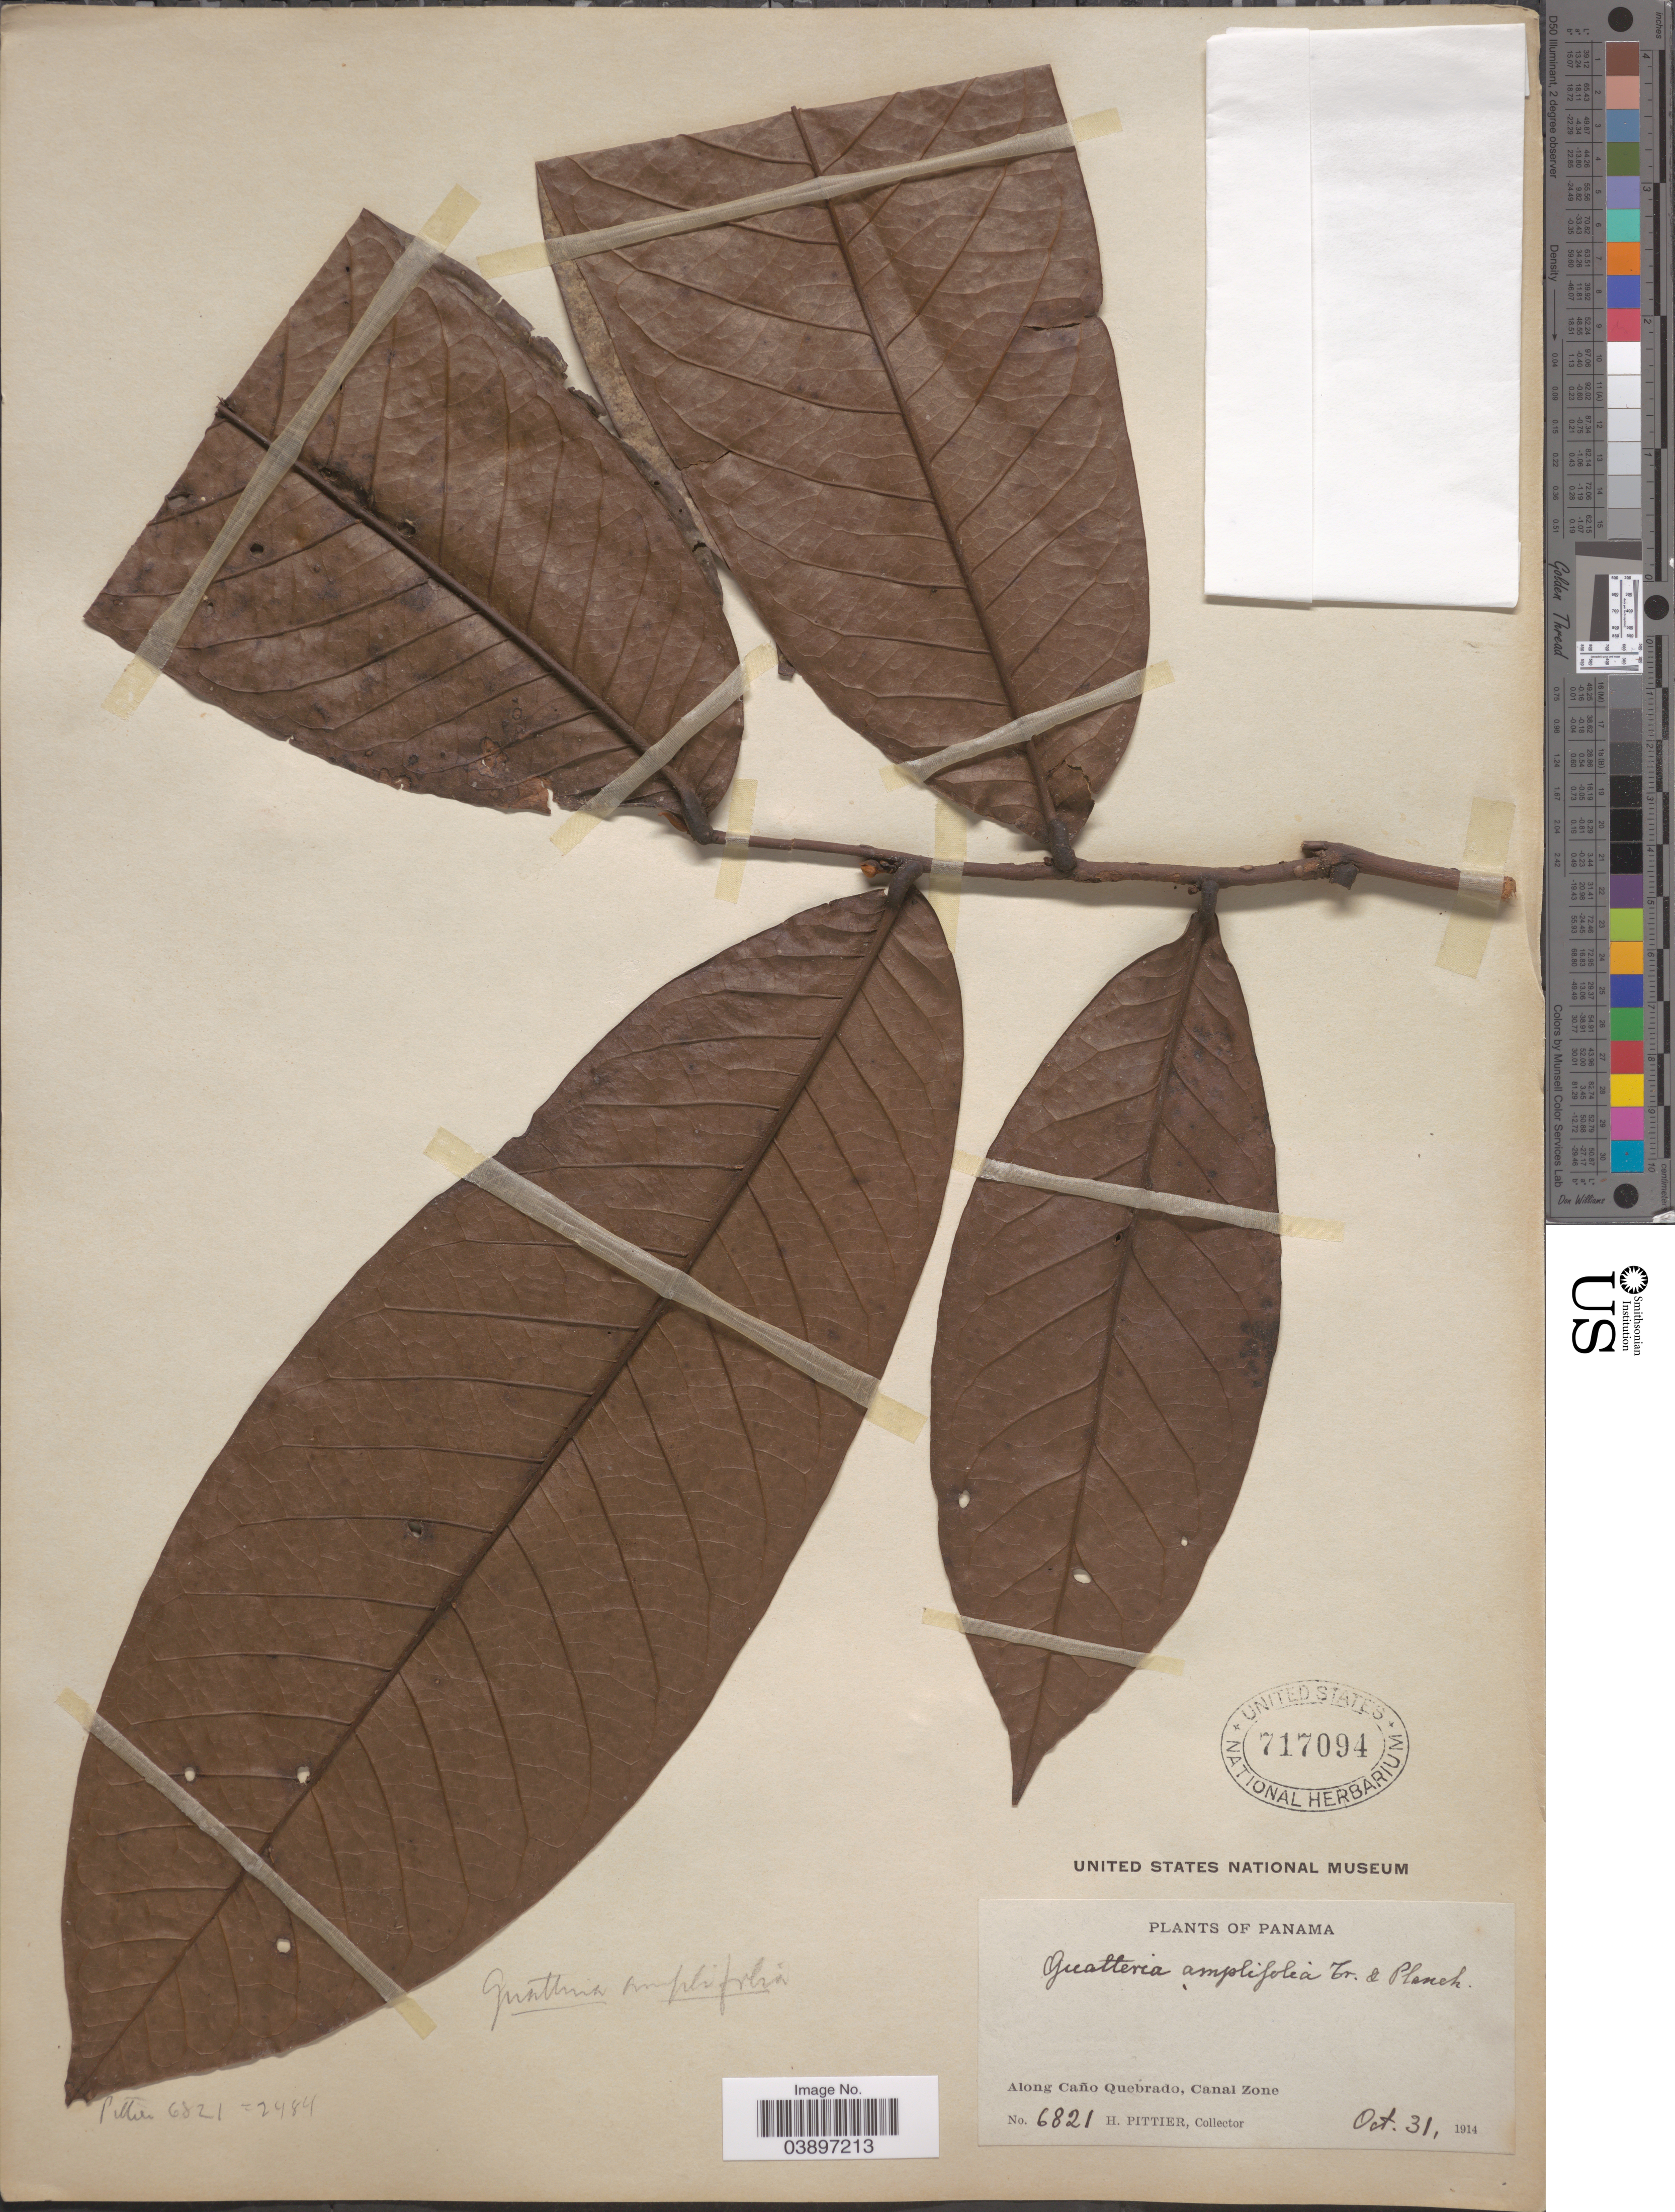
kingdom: Plantae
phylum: Tracheophyta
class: Magnoliopsida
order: Magnoliales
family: Annonaceae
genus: Guatteria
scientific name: Guatteria amplifolia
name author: Triana & Planch.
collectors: H. F. Pittier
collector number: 6821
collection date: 1914-10-31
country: Panama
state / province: Colón / Panamá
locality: Along Caño Quebrado, Canal Zone.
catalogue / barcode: US 717094